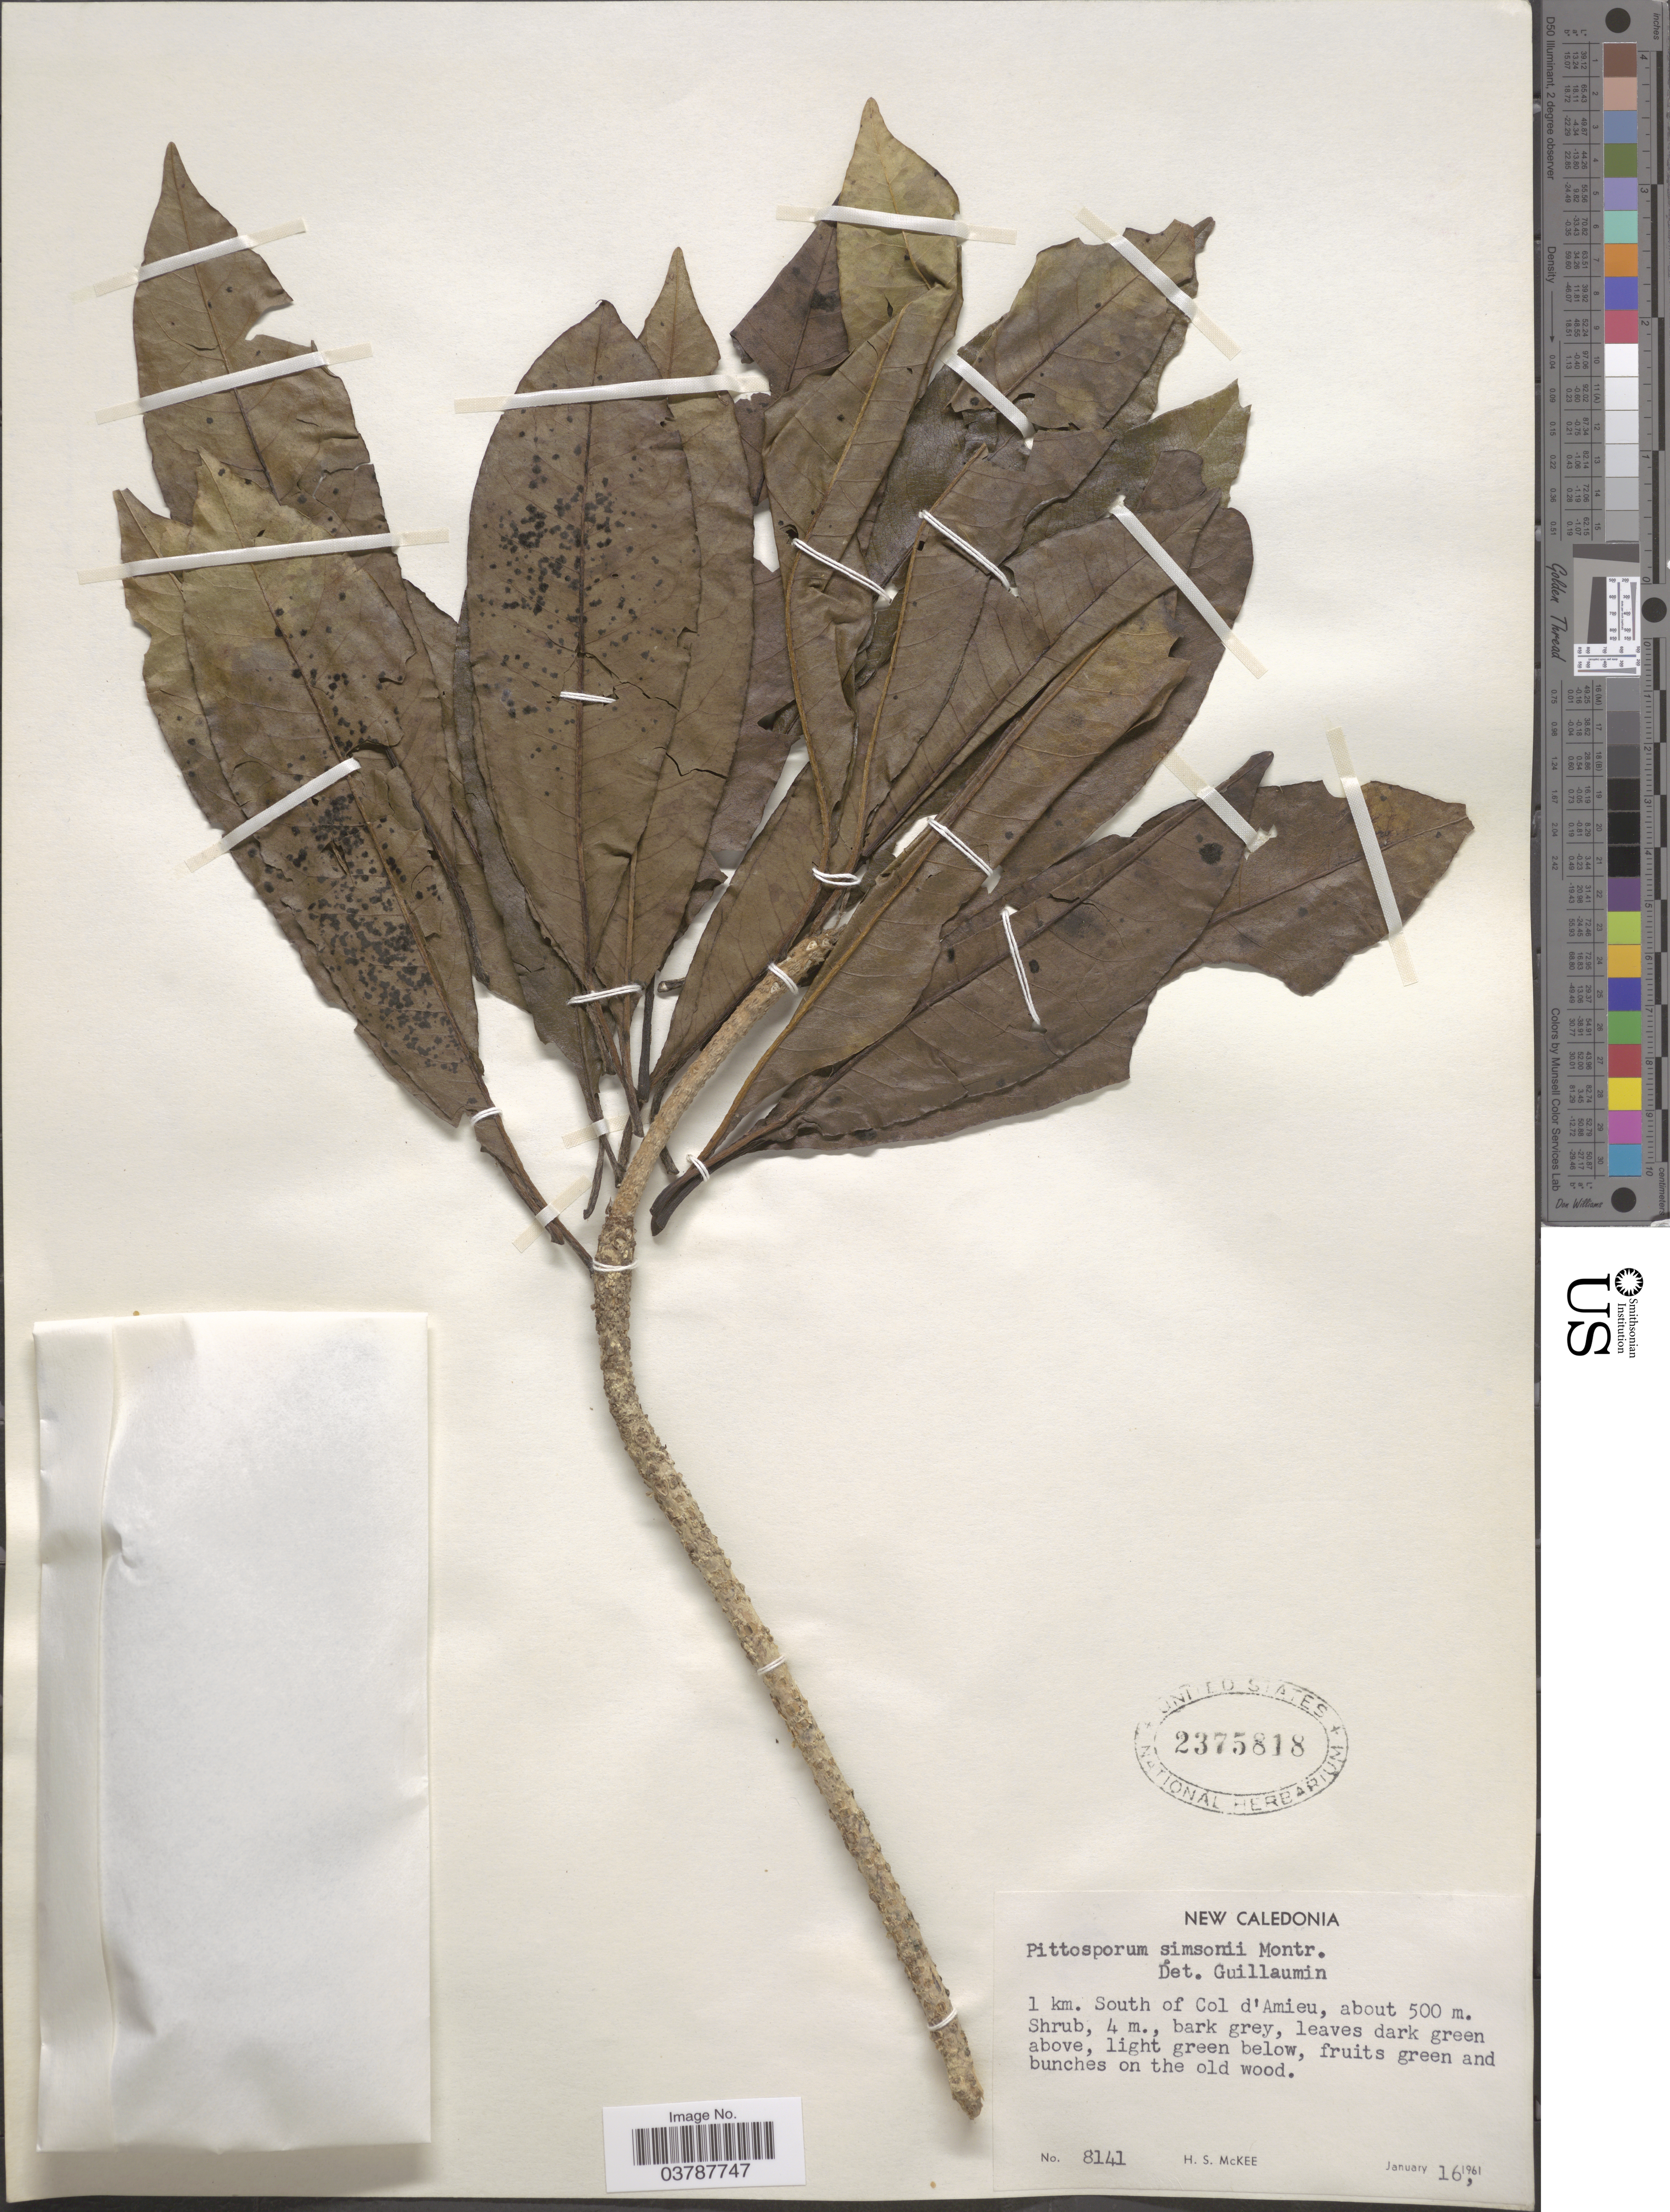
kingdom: Plantae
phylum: Tracheophyta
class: Magnoliopsida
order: Apiales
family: Pittosporaceae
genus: Pittosporum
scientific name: Pittosporum simsonii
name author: Montrouz.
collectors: H. S. McKee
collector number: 8141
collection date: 1961-01-16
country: New Caledonia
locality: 1 km. South of Col d'Amieu.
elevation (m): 500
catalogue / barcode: US 2375818